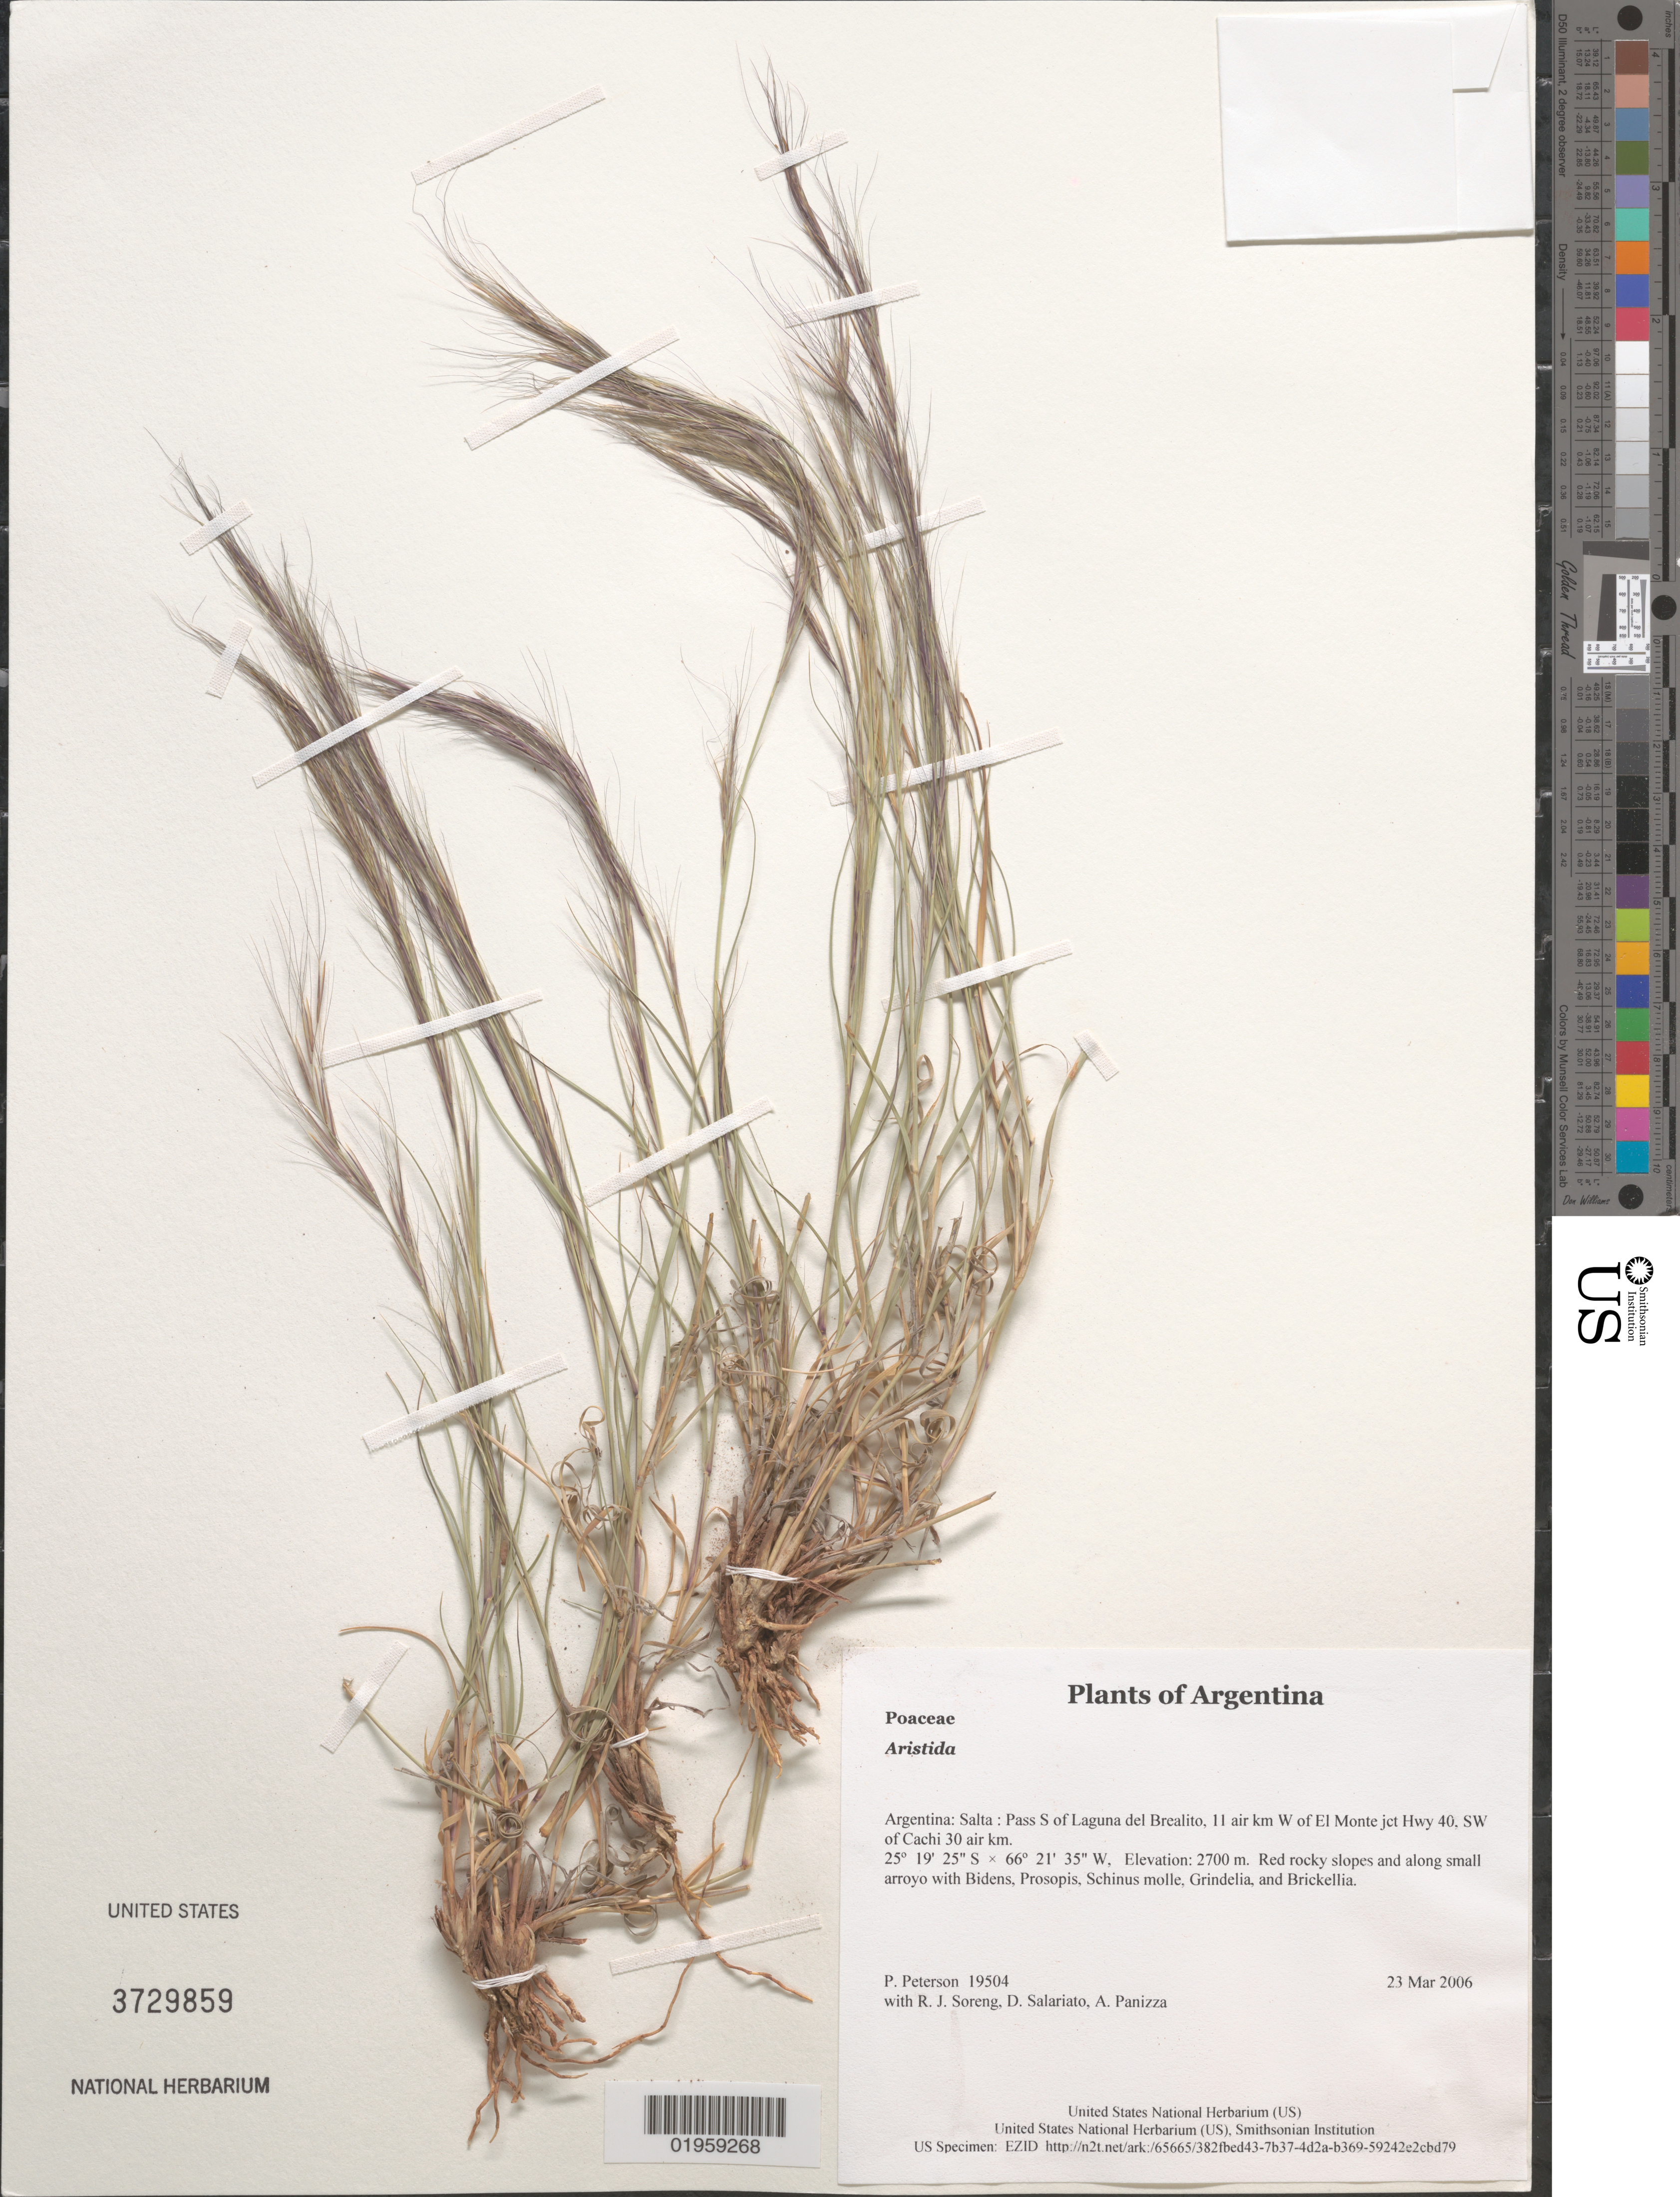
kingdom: Plantae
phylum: Tracheophyta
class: Liliopsida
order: Poales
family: Poaceae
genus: Aristida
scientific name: Aristida sp.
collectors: P. M. Peterson, R. J. Soreng, D. Salariato & A. Panizza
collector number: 19504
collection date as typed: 23 Mar 2006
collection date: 2006-03-23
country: Argentina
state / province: Salta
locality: Pass S of Laguna del Brealito, 11 air km W of El Monte jct Hwy 40, SW of Cachi 30 air km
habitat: Red rocky slopes and along small arroyo with Bidens, Prosopis, Schinus molle, Grindelia, and Brickellia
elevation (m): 2700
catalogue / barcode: US 3729859